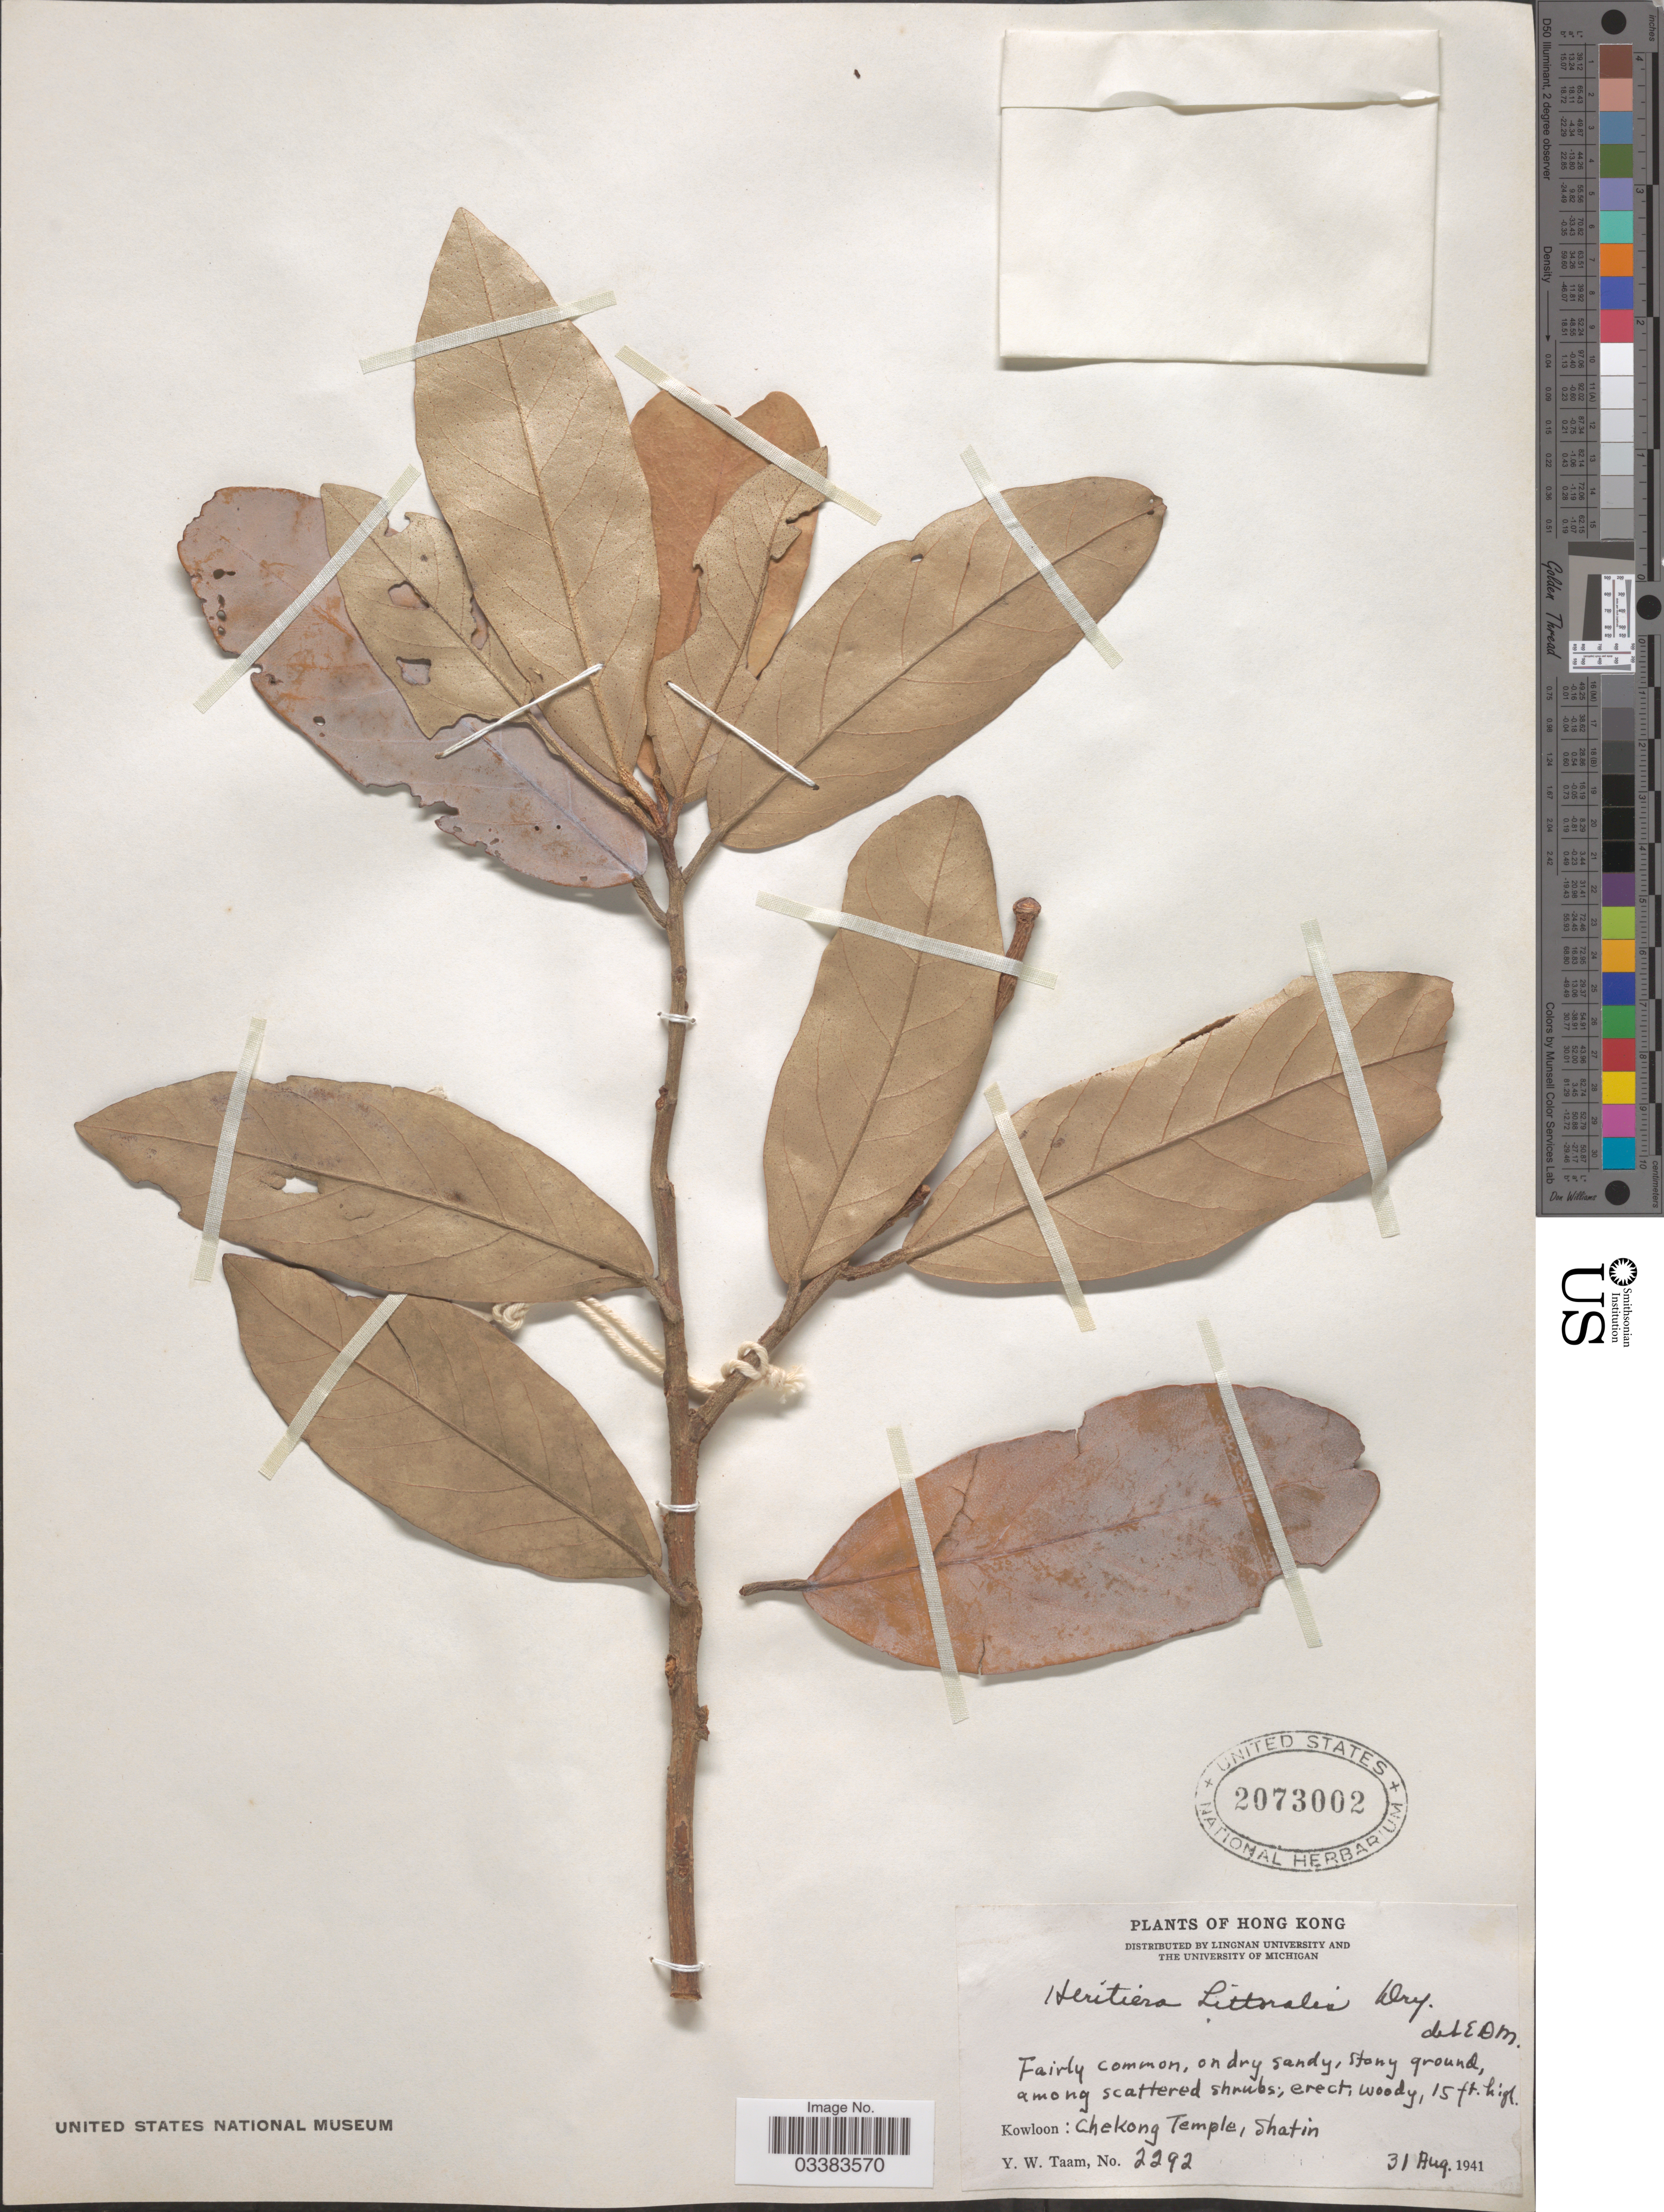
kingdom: Plantae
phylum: Tracheophyta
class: Magnoliopsida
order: Malvales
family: Malvaceae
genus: Heritiera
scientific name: Heritiera littoralis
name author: Aiton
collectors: Y. W. Taam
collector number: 2292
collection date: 1941-08-31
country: China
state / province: Hong Kong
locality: Kowloon: Chekong Temple, Shatin.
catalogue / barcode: US 2073002